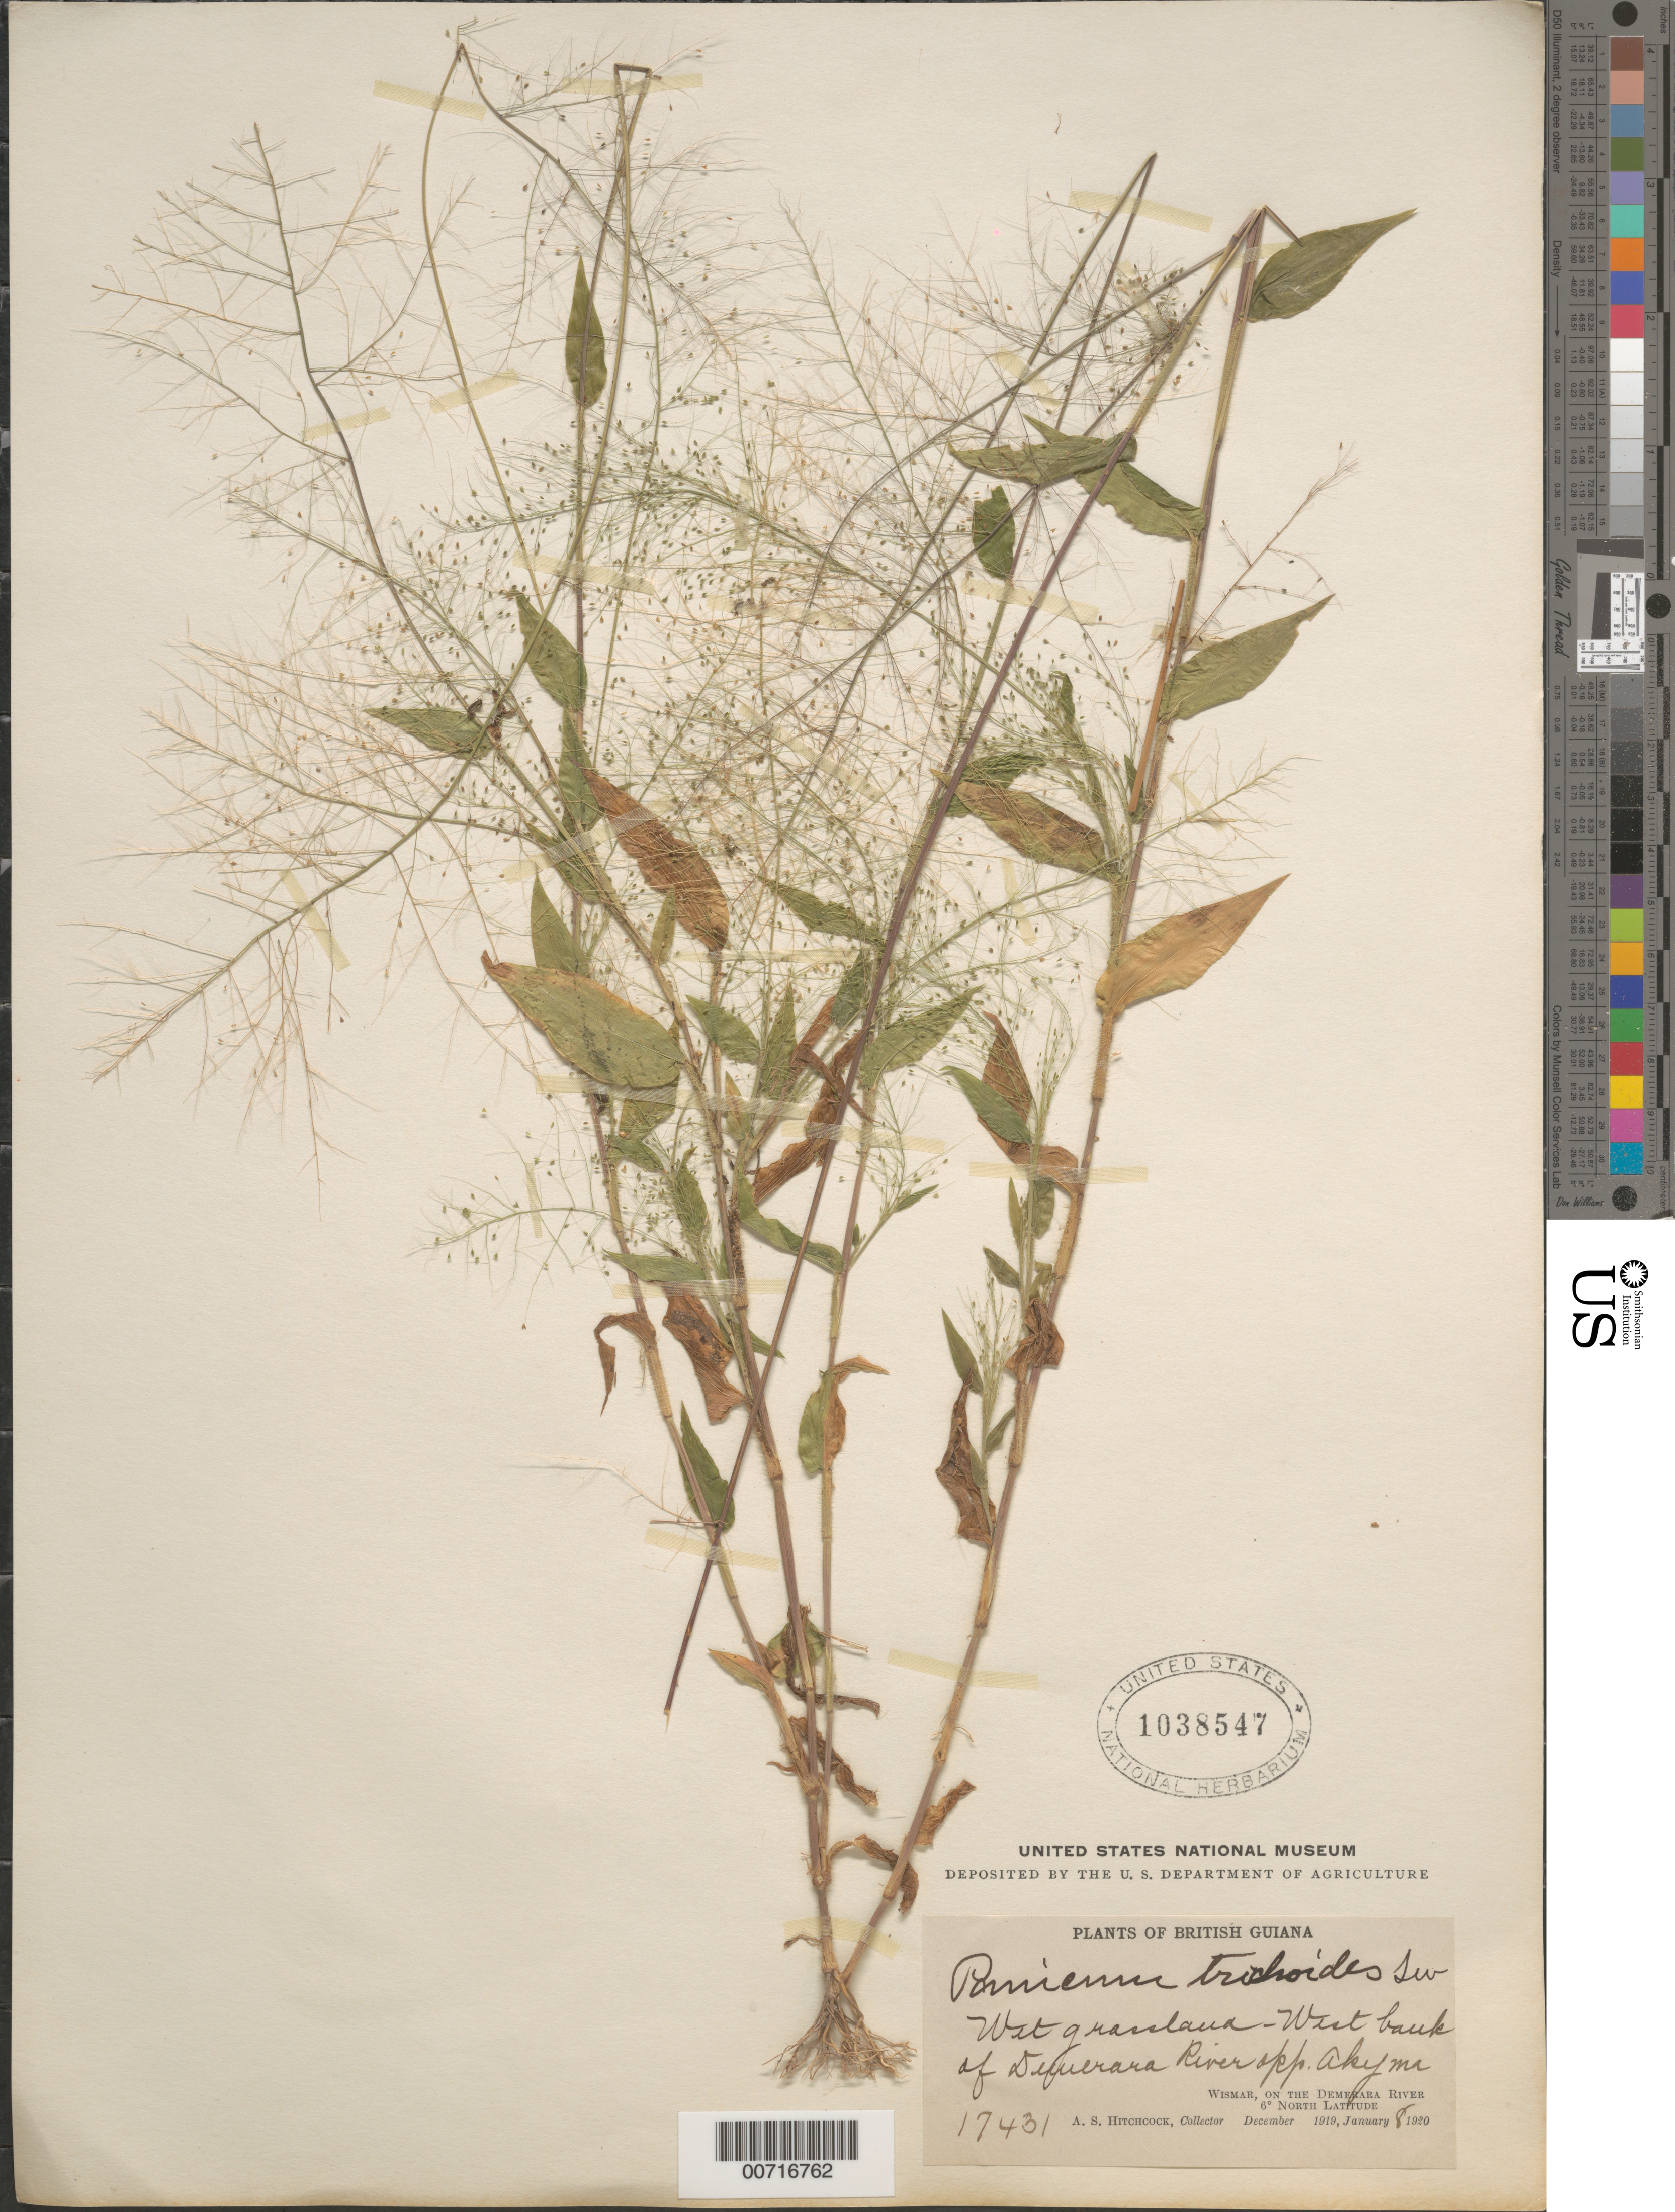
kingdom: Plantae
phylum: Tracheophyta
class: Liliopsida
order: Poales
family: Poaceae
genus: Panicum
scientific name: Panicum trichoides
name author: Sw.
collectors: A. S. Hitchcock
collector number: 17431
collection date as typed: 8-Jan-20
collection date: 1920-01-08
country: Guyana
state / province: U. Demerara-Berbice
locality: Wismar, W bank of Demerara River, opposite Akyma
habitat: Wet grassland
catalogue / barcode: US 1038547